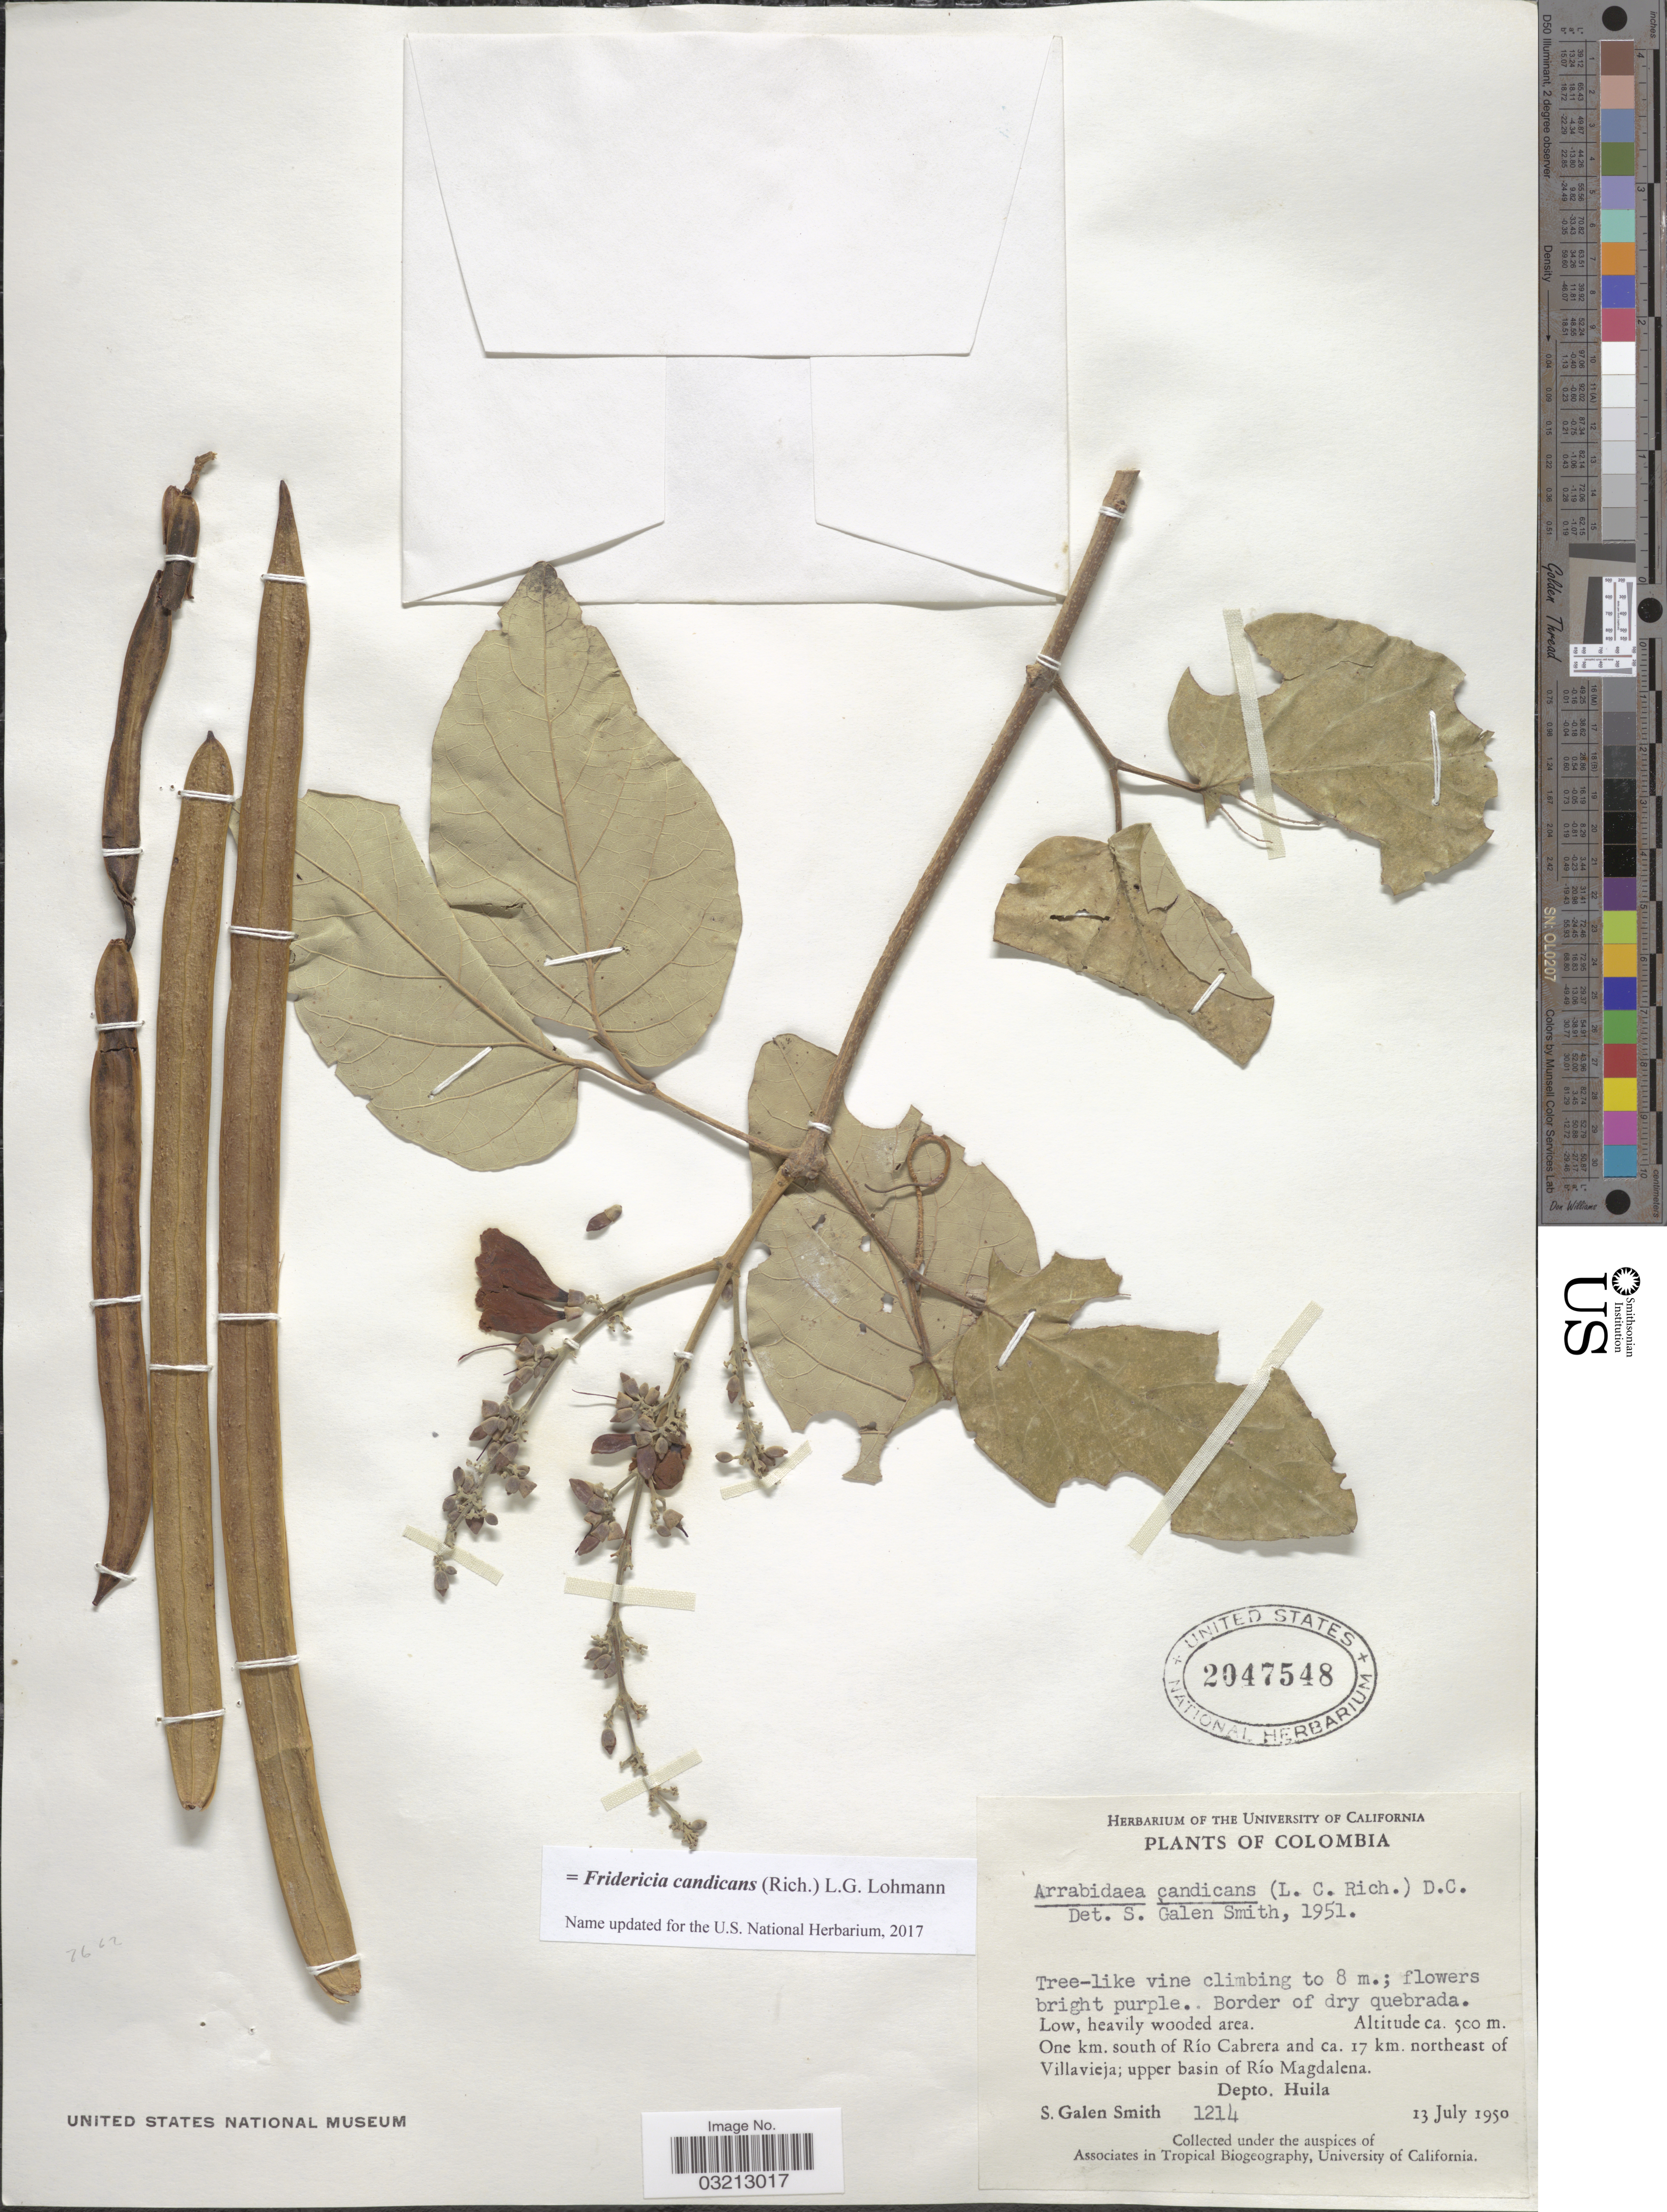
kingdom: Plantae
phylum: Tracheophyta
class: Magnoliopsida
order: Lamiales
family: Bignoniaceae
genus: Fridericia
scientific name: Fridericia candicans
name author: (Rich.) L.G. Lohmann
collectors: S. G. Smith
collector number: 1214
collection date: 1950-07-13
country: Colombia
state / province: Huila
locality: One km. south of Río Cabrera and ca. 17 km. northeast of Villavieja; upper basin of Río Magdalena. Depto. Huila.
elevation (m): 500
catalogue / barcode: US 2047548